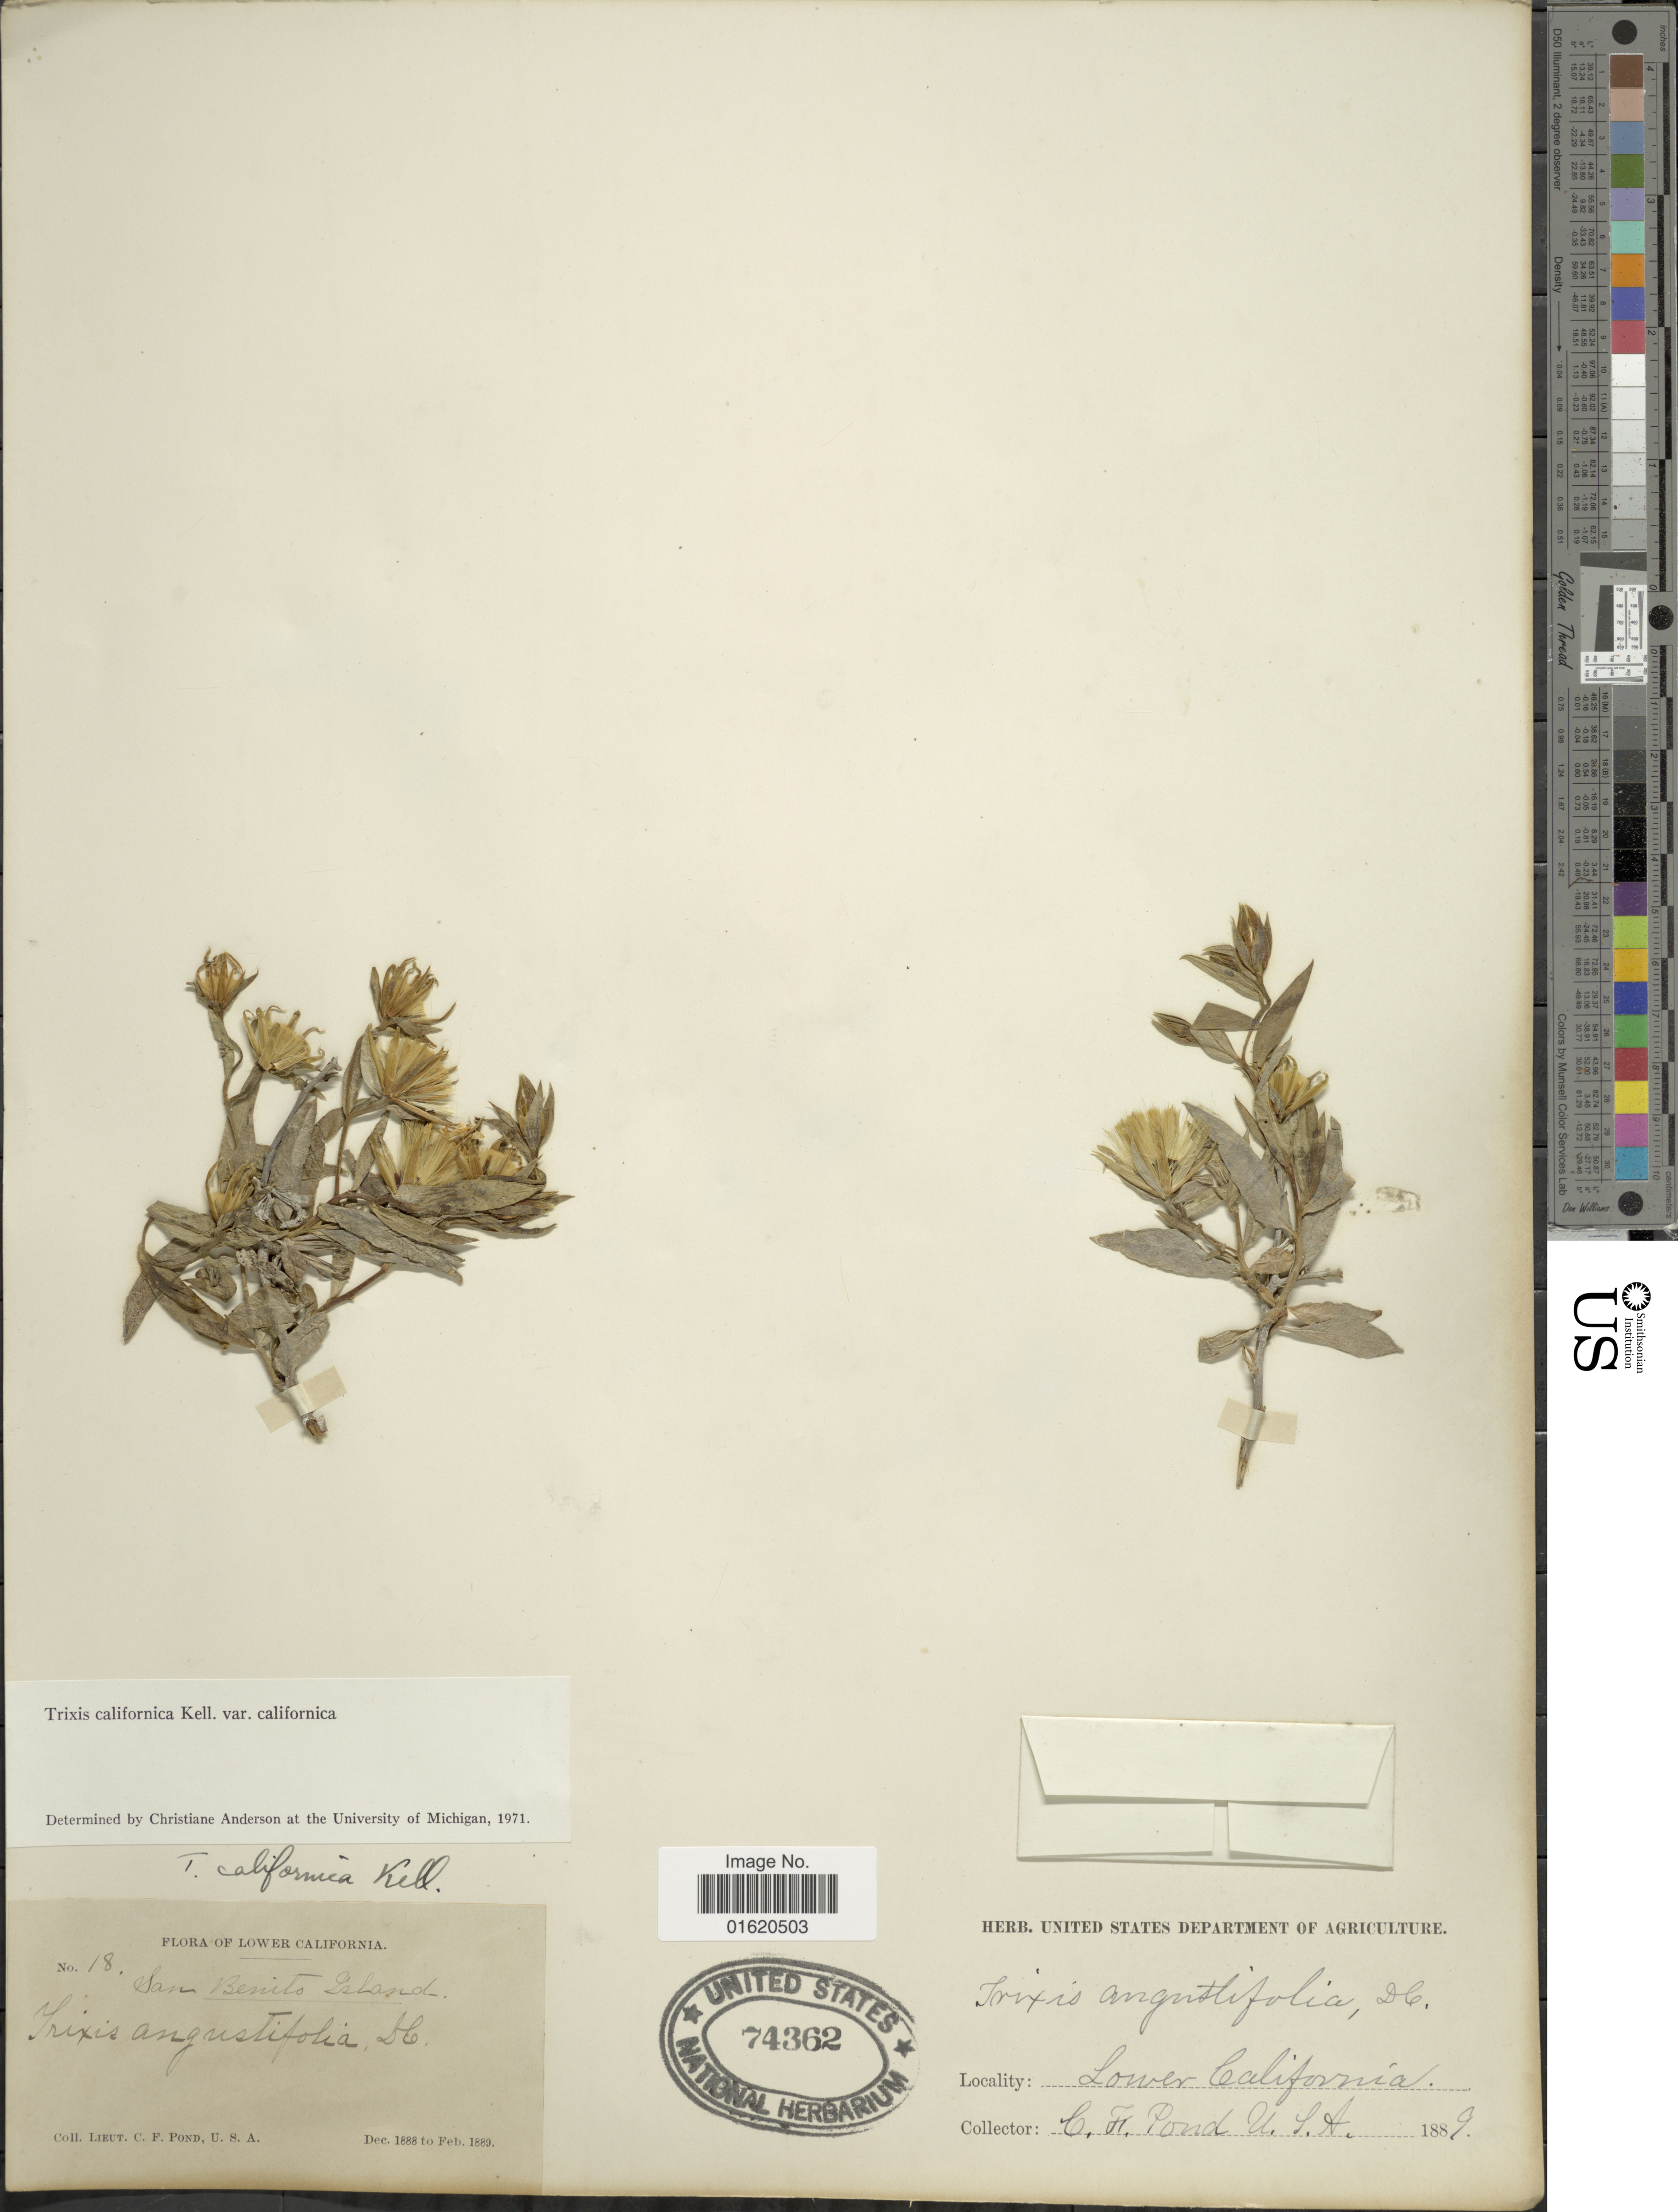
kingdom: Plantae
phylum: Tracheophyta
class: Magnoliopsida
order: Asterales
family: Asteraceae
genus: Trixis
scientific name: Trixis californica var. californica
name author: Kellogg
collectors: C. Pond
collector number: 18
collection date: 1888-12/1889-02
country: Mexico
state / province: Baja California Norte / Baja California Sur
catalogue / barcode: US 74362